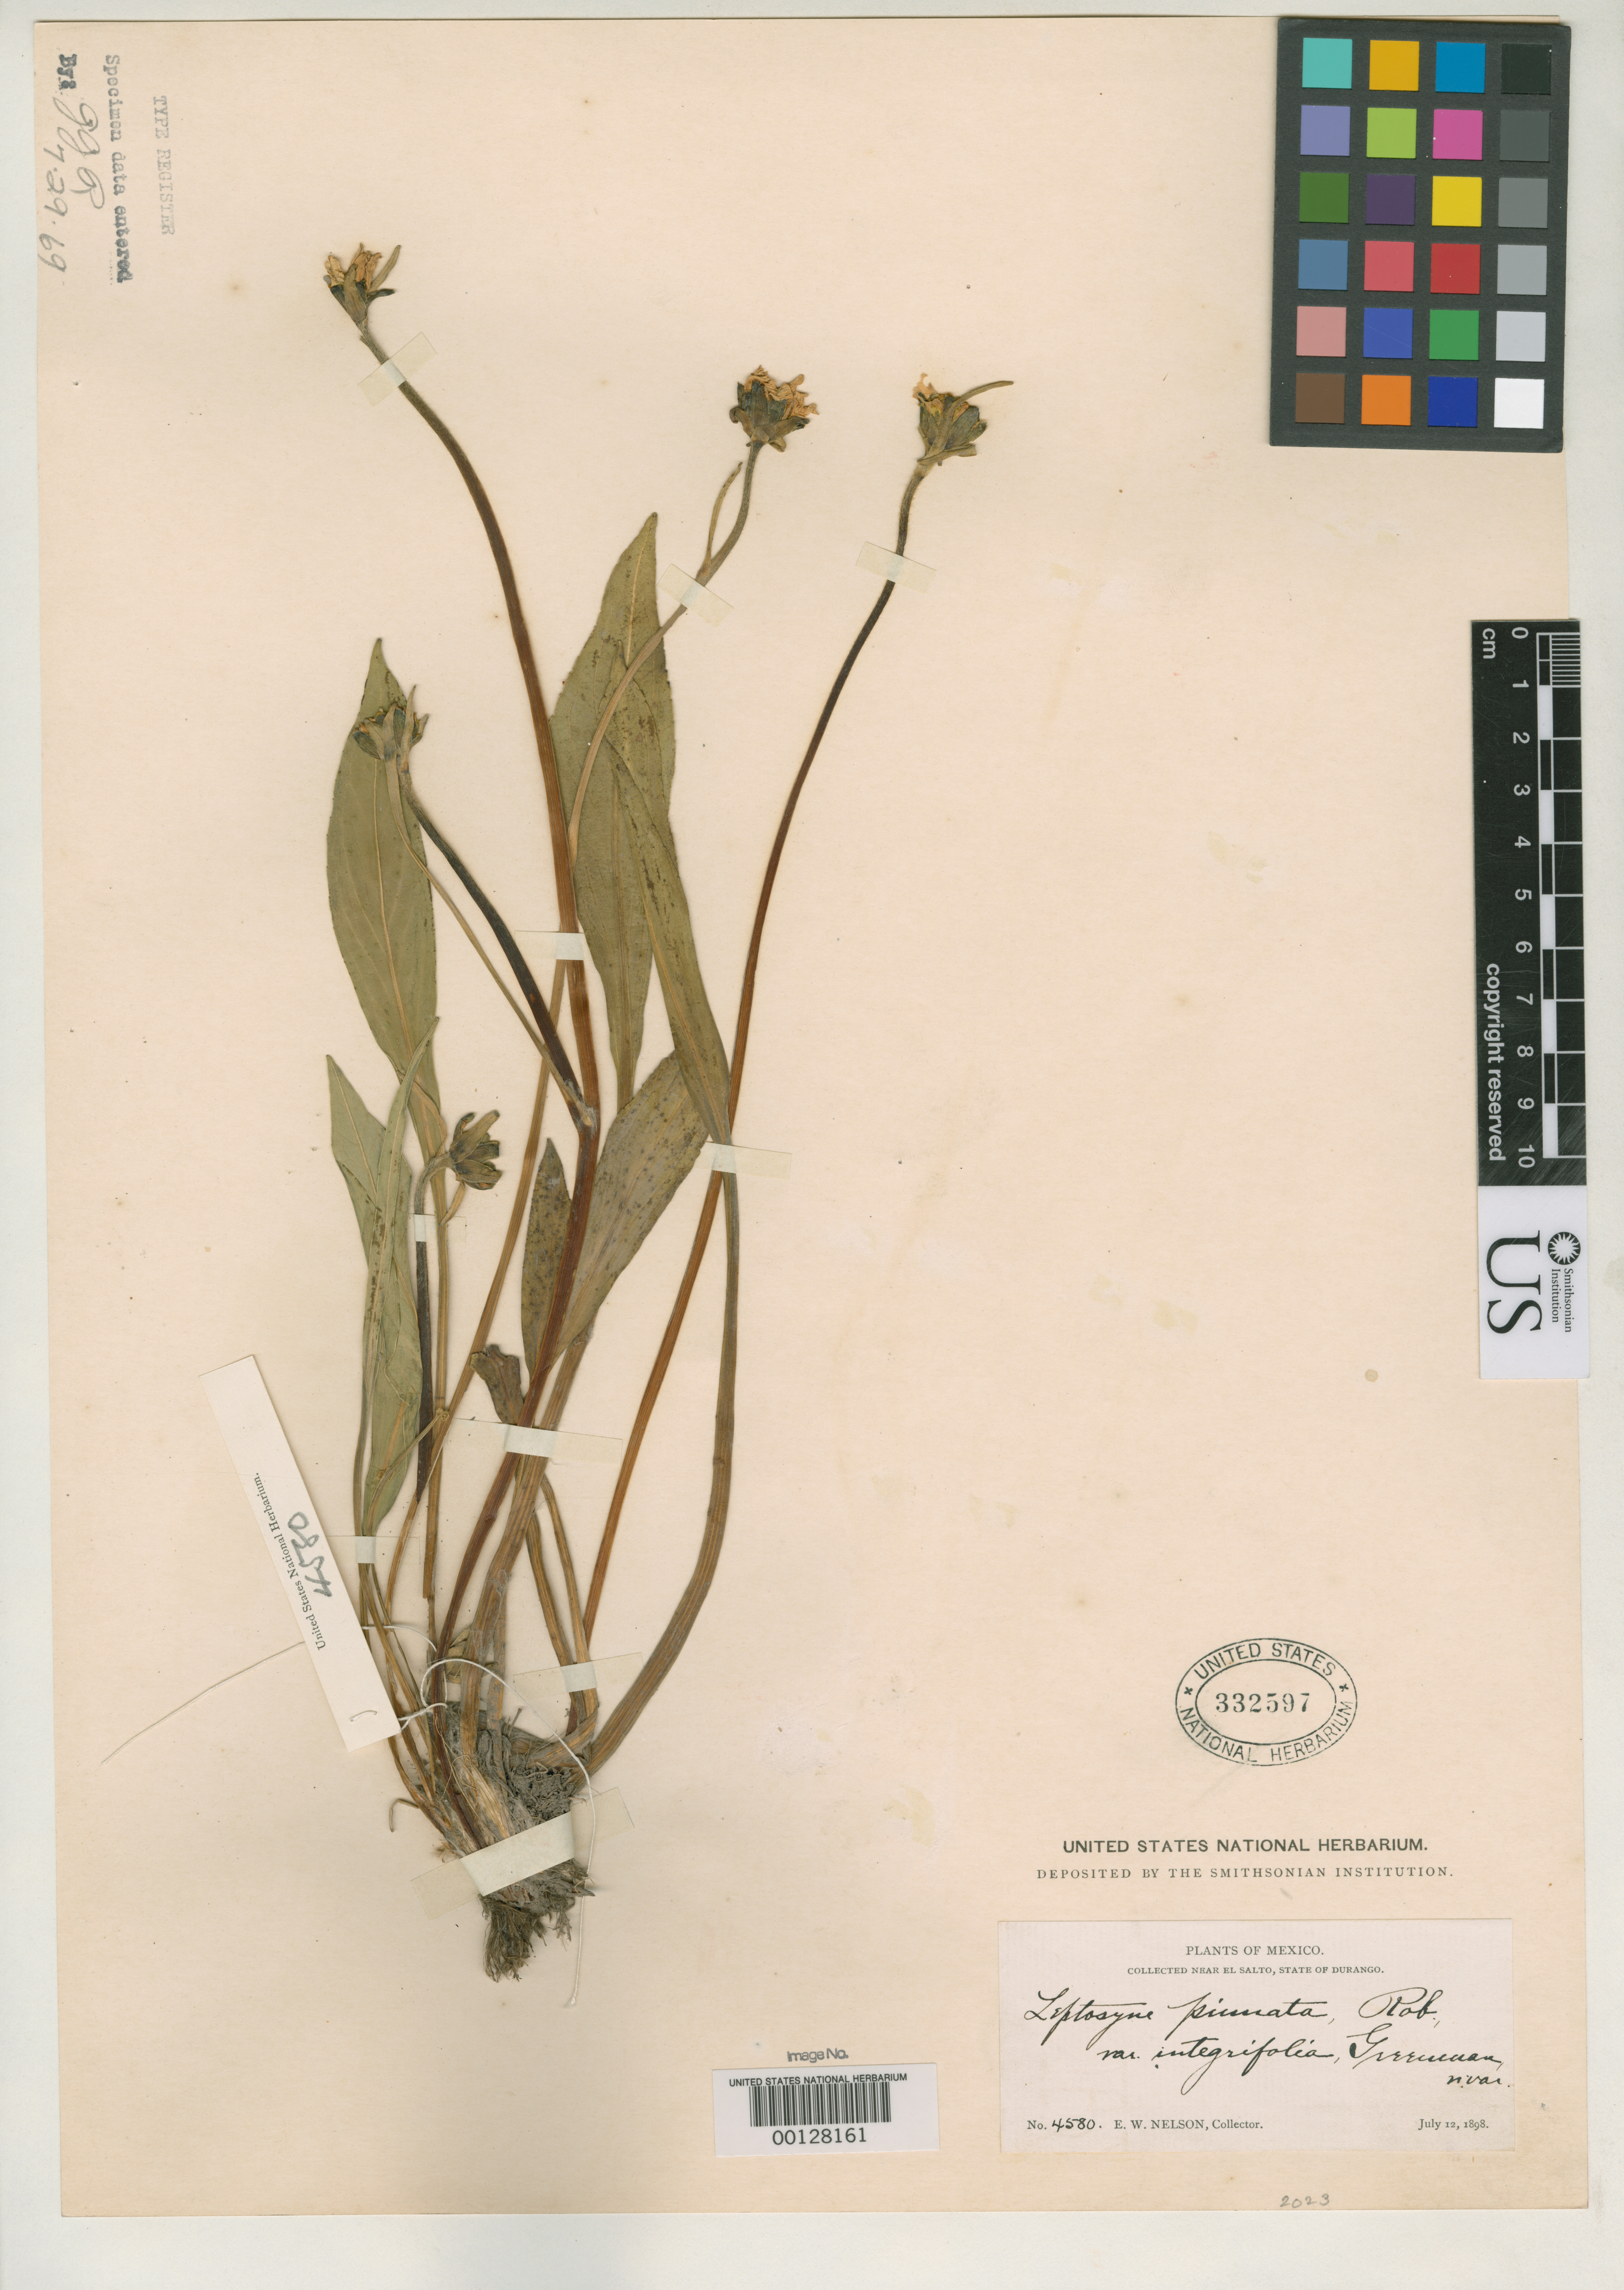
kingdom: Plantae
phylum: Tracheophyta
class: Magnoliopsida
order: Asterales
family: Asteraceae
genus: Leptosyne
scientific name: Leptosyne pinnata var. integrifolia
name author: Greenm.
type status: Isotype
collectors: E. W. Nelson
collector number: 4580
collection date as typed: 12 Jul 1898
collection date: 1898-07-12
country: Mexico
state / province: Durango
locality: Near El Salto.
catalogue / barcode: US 332597